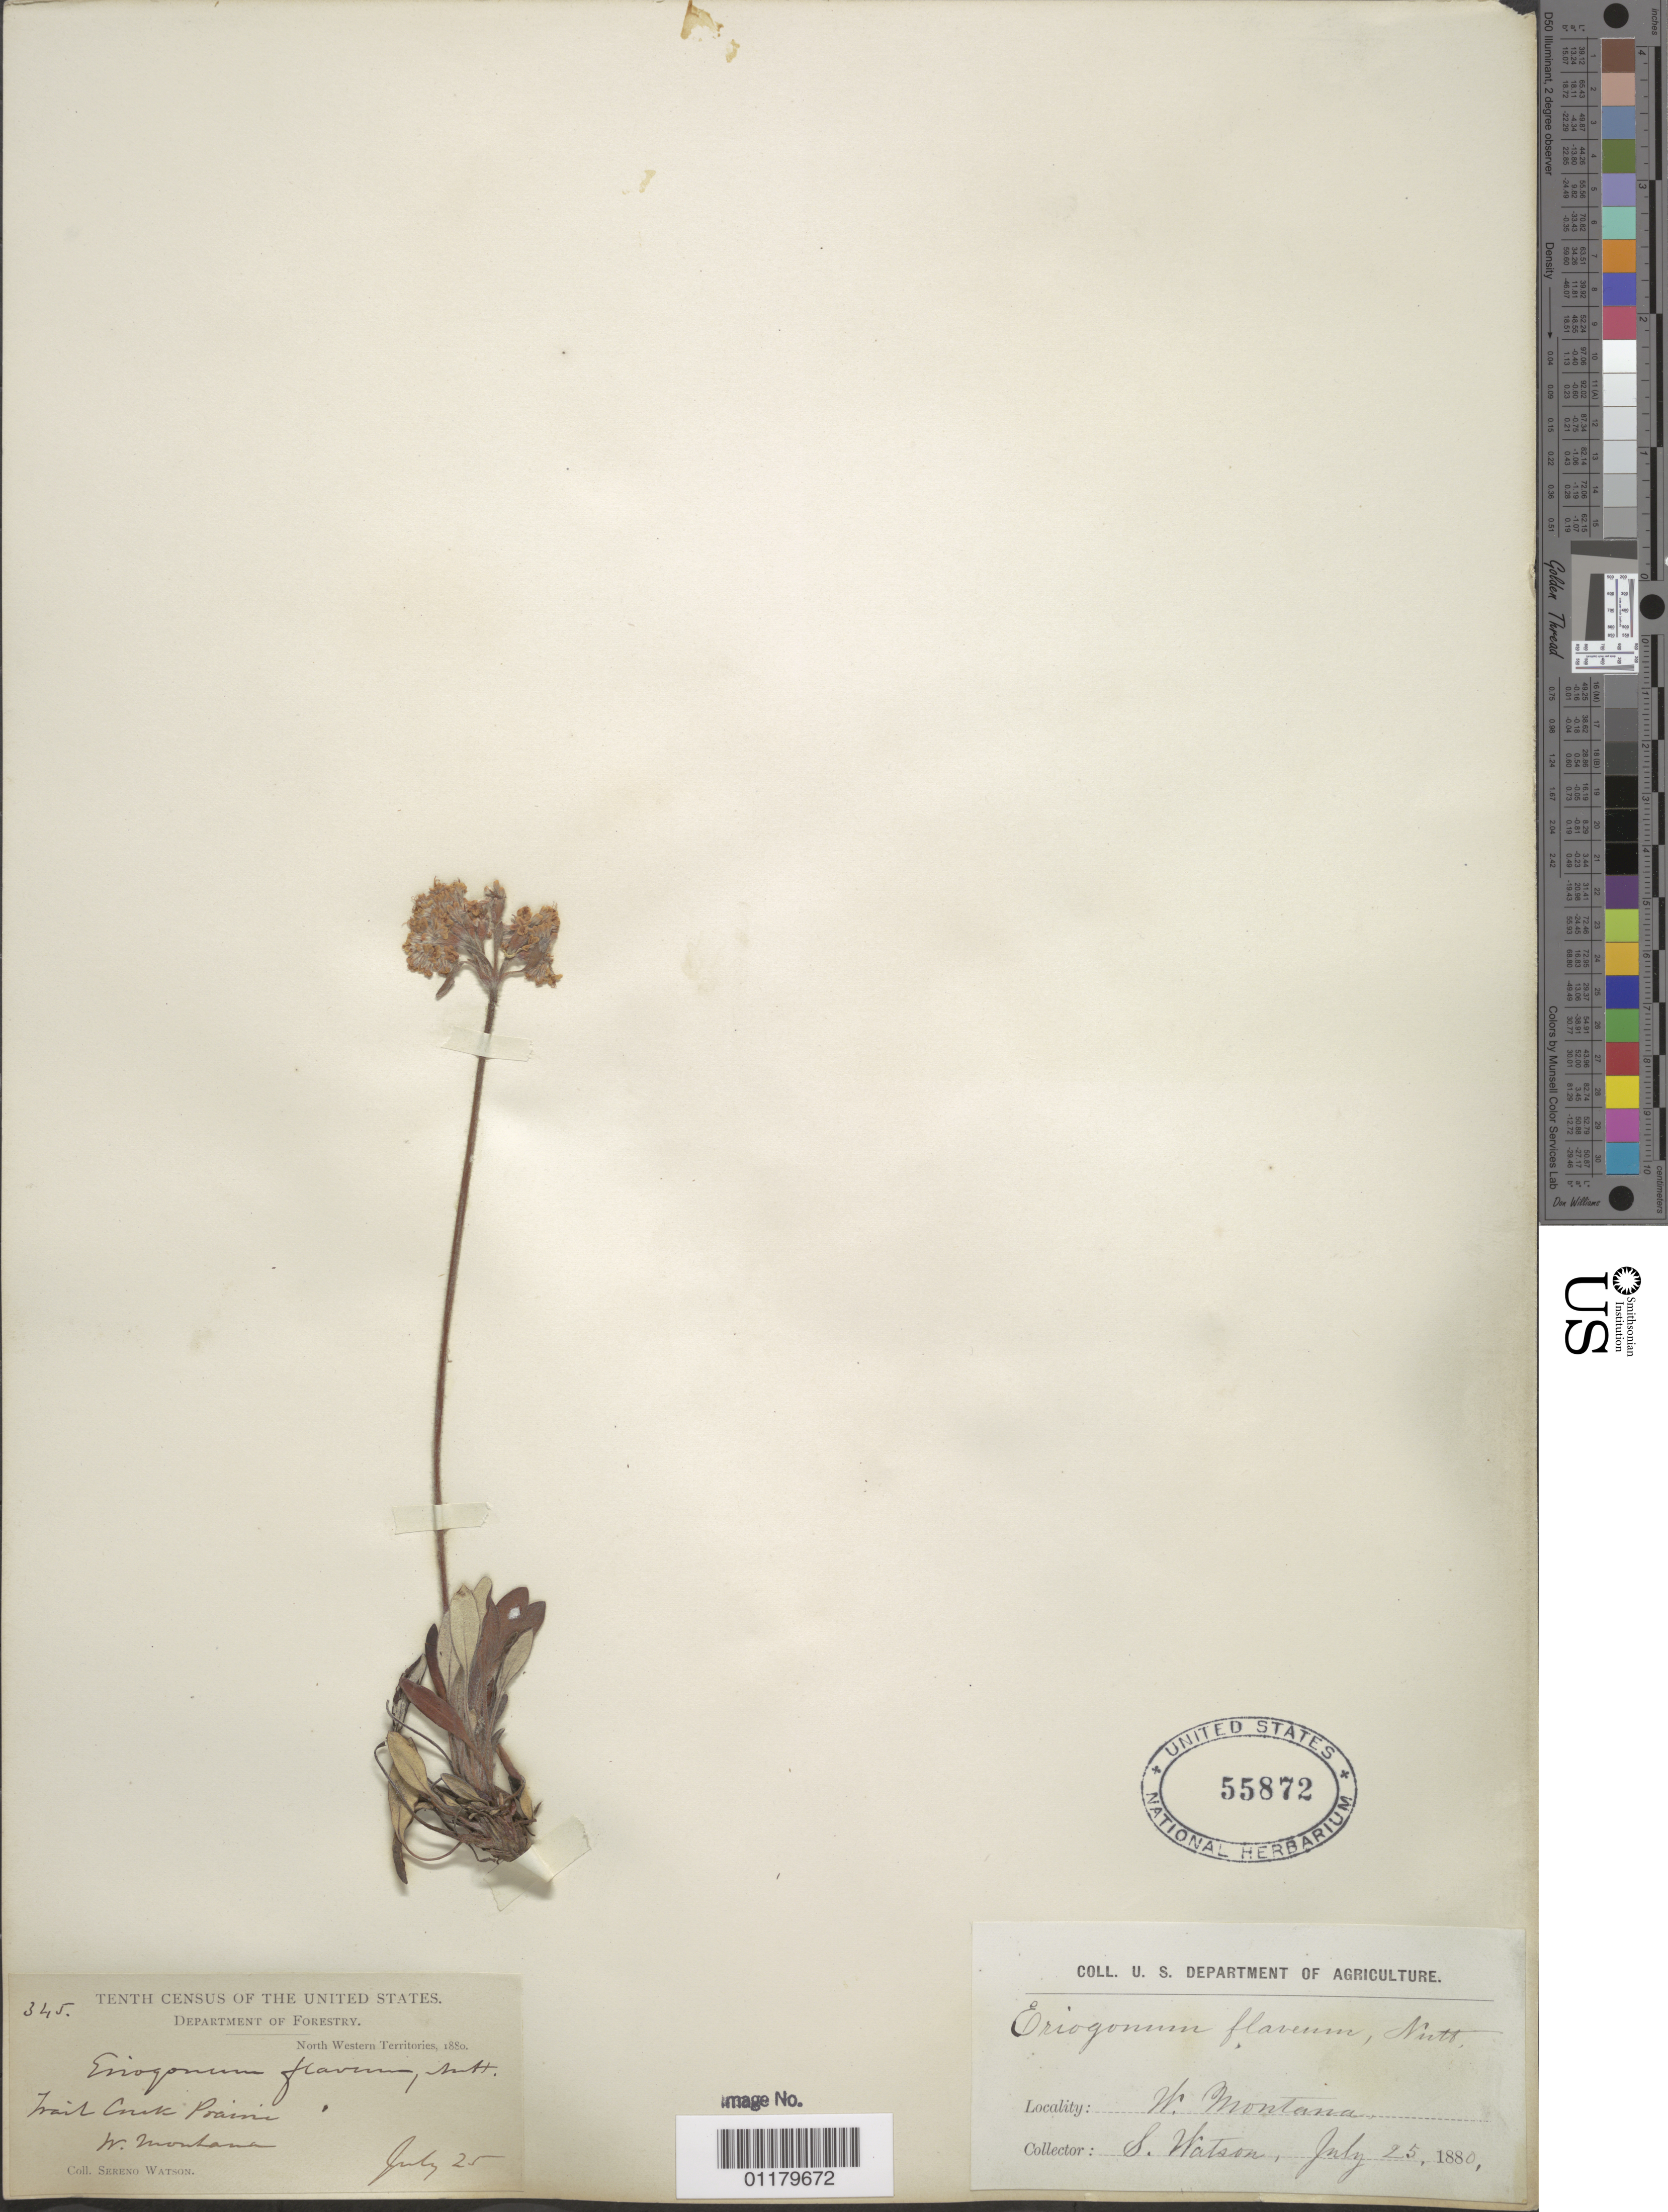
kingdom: Plantae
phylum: Tracheophyta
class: Magnoliopsida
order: Caryophyllales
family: Polygonaceae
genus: Eriogonum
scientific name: Eriogonum flavum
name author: Nutt. ex Benth.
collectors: S. Watson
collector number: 345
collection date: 1880-07-25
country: United States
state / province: Montana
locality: Trail Creek Prairie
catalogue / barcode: US 55872